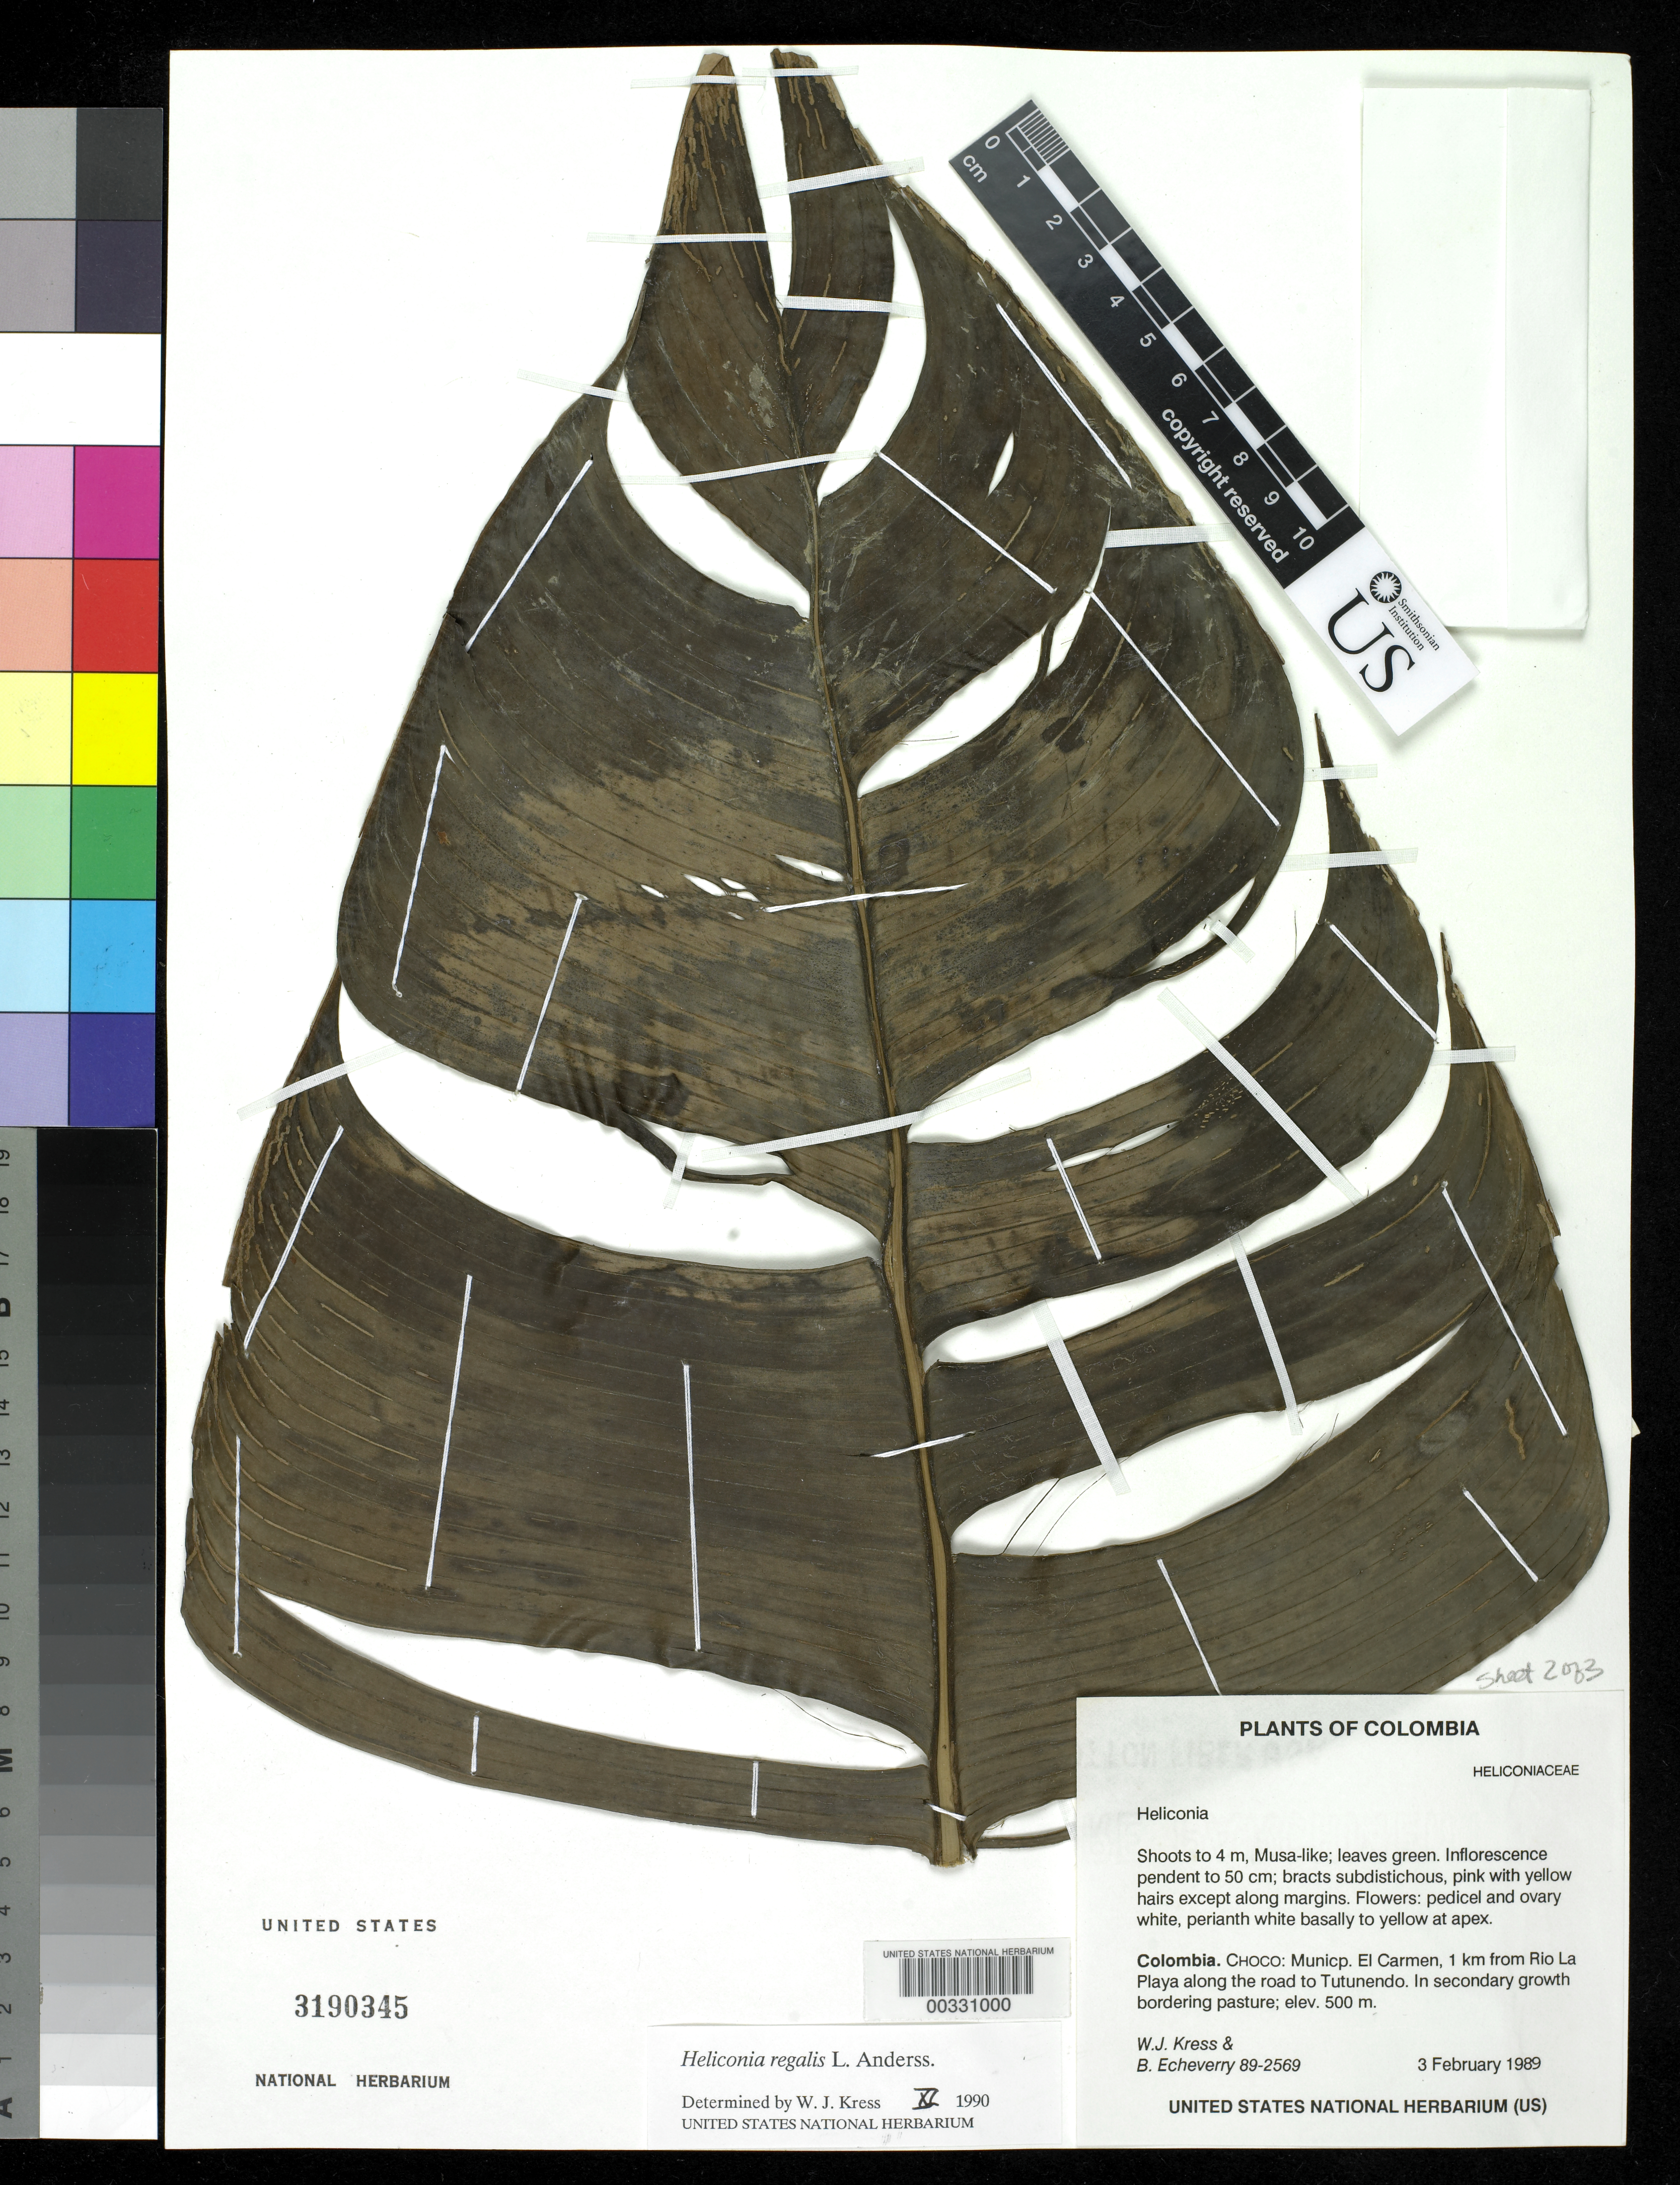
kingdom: Plantae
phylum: Tracheophyta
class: Liliopsida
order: Zingiberales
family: Heliconiaceae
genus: Heliconia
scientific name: Heliconia regalis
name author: L. Andersson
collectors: W. J. Kress & B. Echeverry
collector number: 89-2569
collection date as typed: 03 Feb 1989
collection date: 1989-02-03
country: Colombia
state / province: Chocó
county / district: El Carmen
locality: Mun of el Carmen, 1 km from Rio La Playa along road to TutUnendo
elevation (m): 500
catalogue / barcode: US 3190345